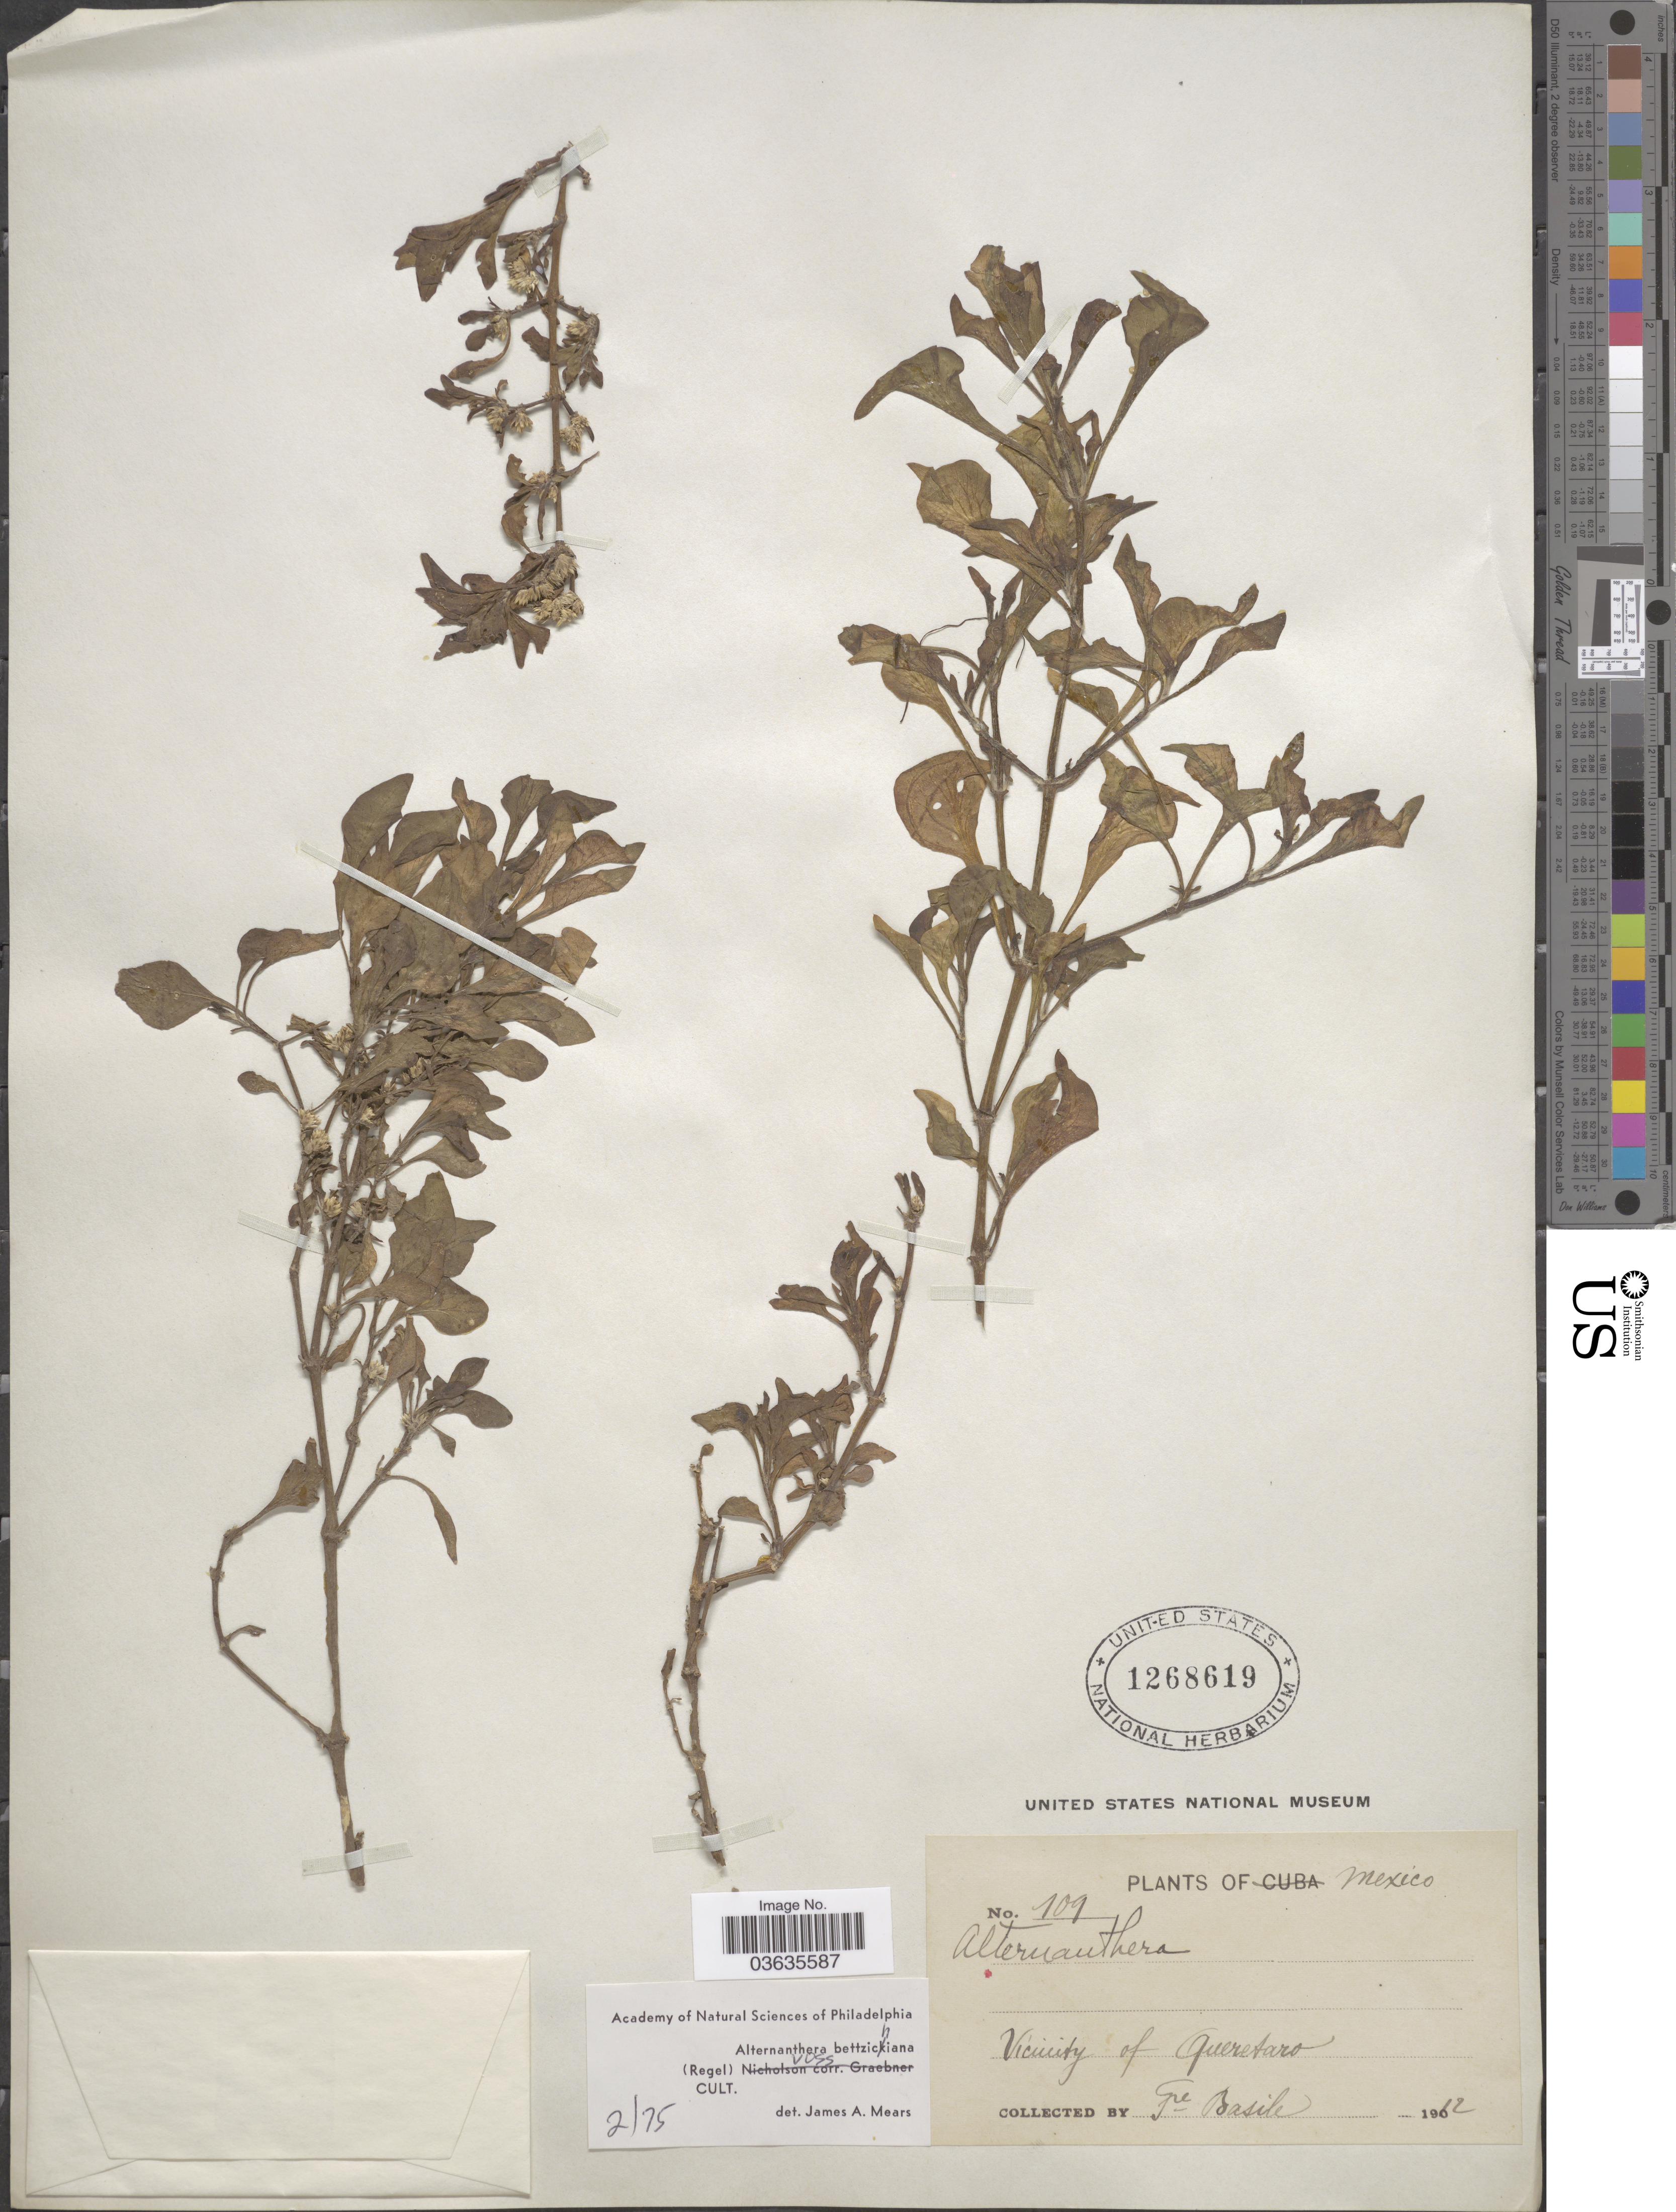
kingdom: Plantae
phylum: Tracheophyta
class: Magnoliopsida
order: Caryophyllales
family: Amaranthaceae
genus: Alternanthera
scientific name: Alternanthera bettzickiana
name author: (Regel) G. Nicholson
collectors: F. Basile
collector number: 109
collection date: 1912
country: Mexico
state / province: Querétaro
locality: Vicinity of Queretaro.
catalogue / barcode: US 1268619